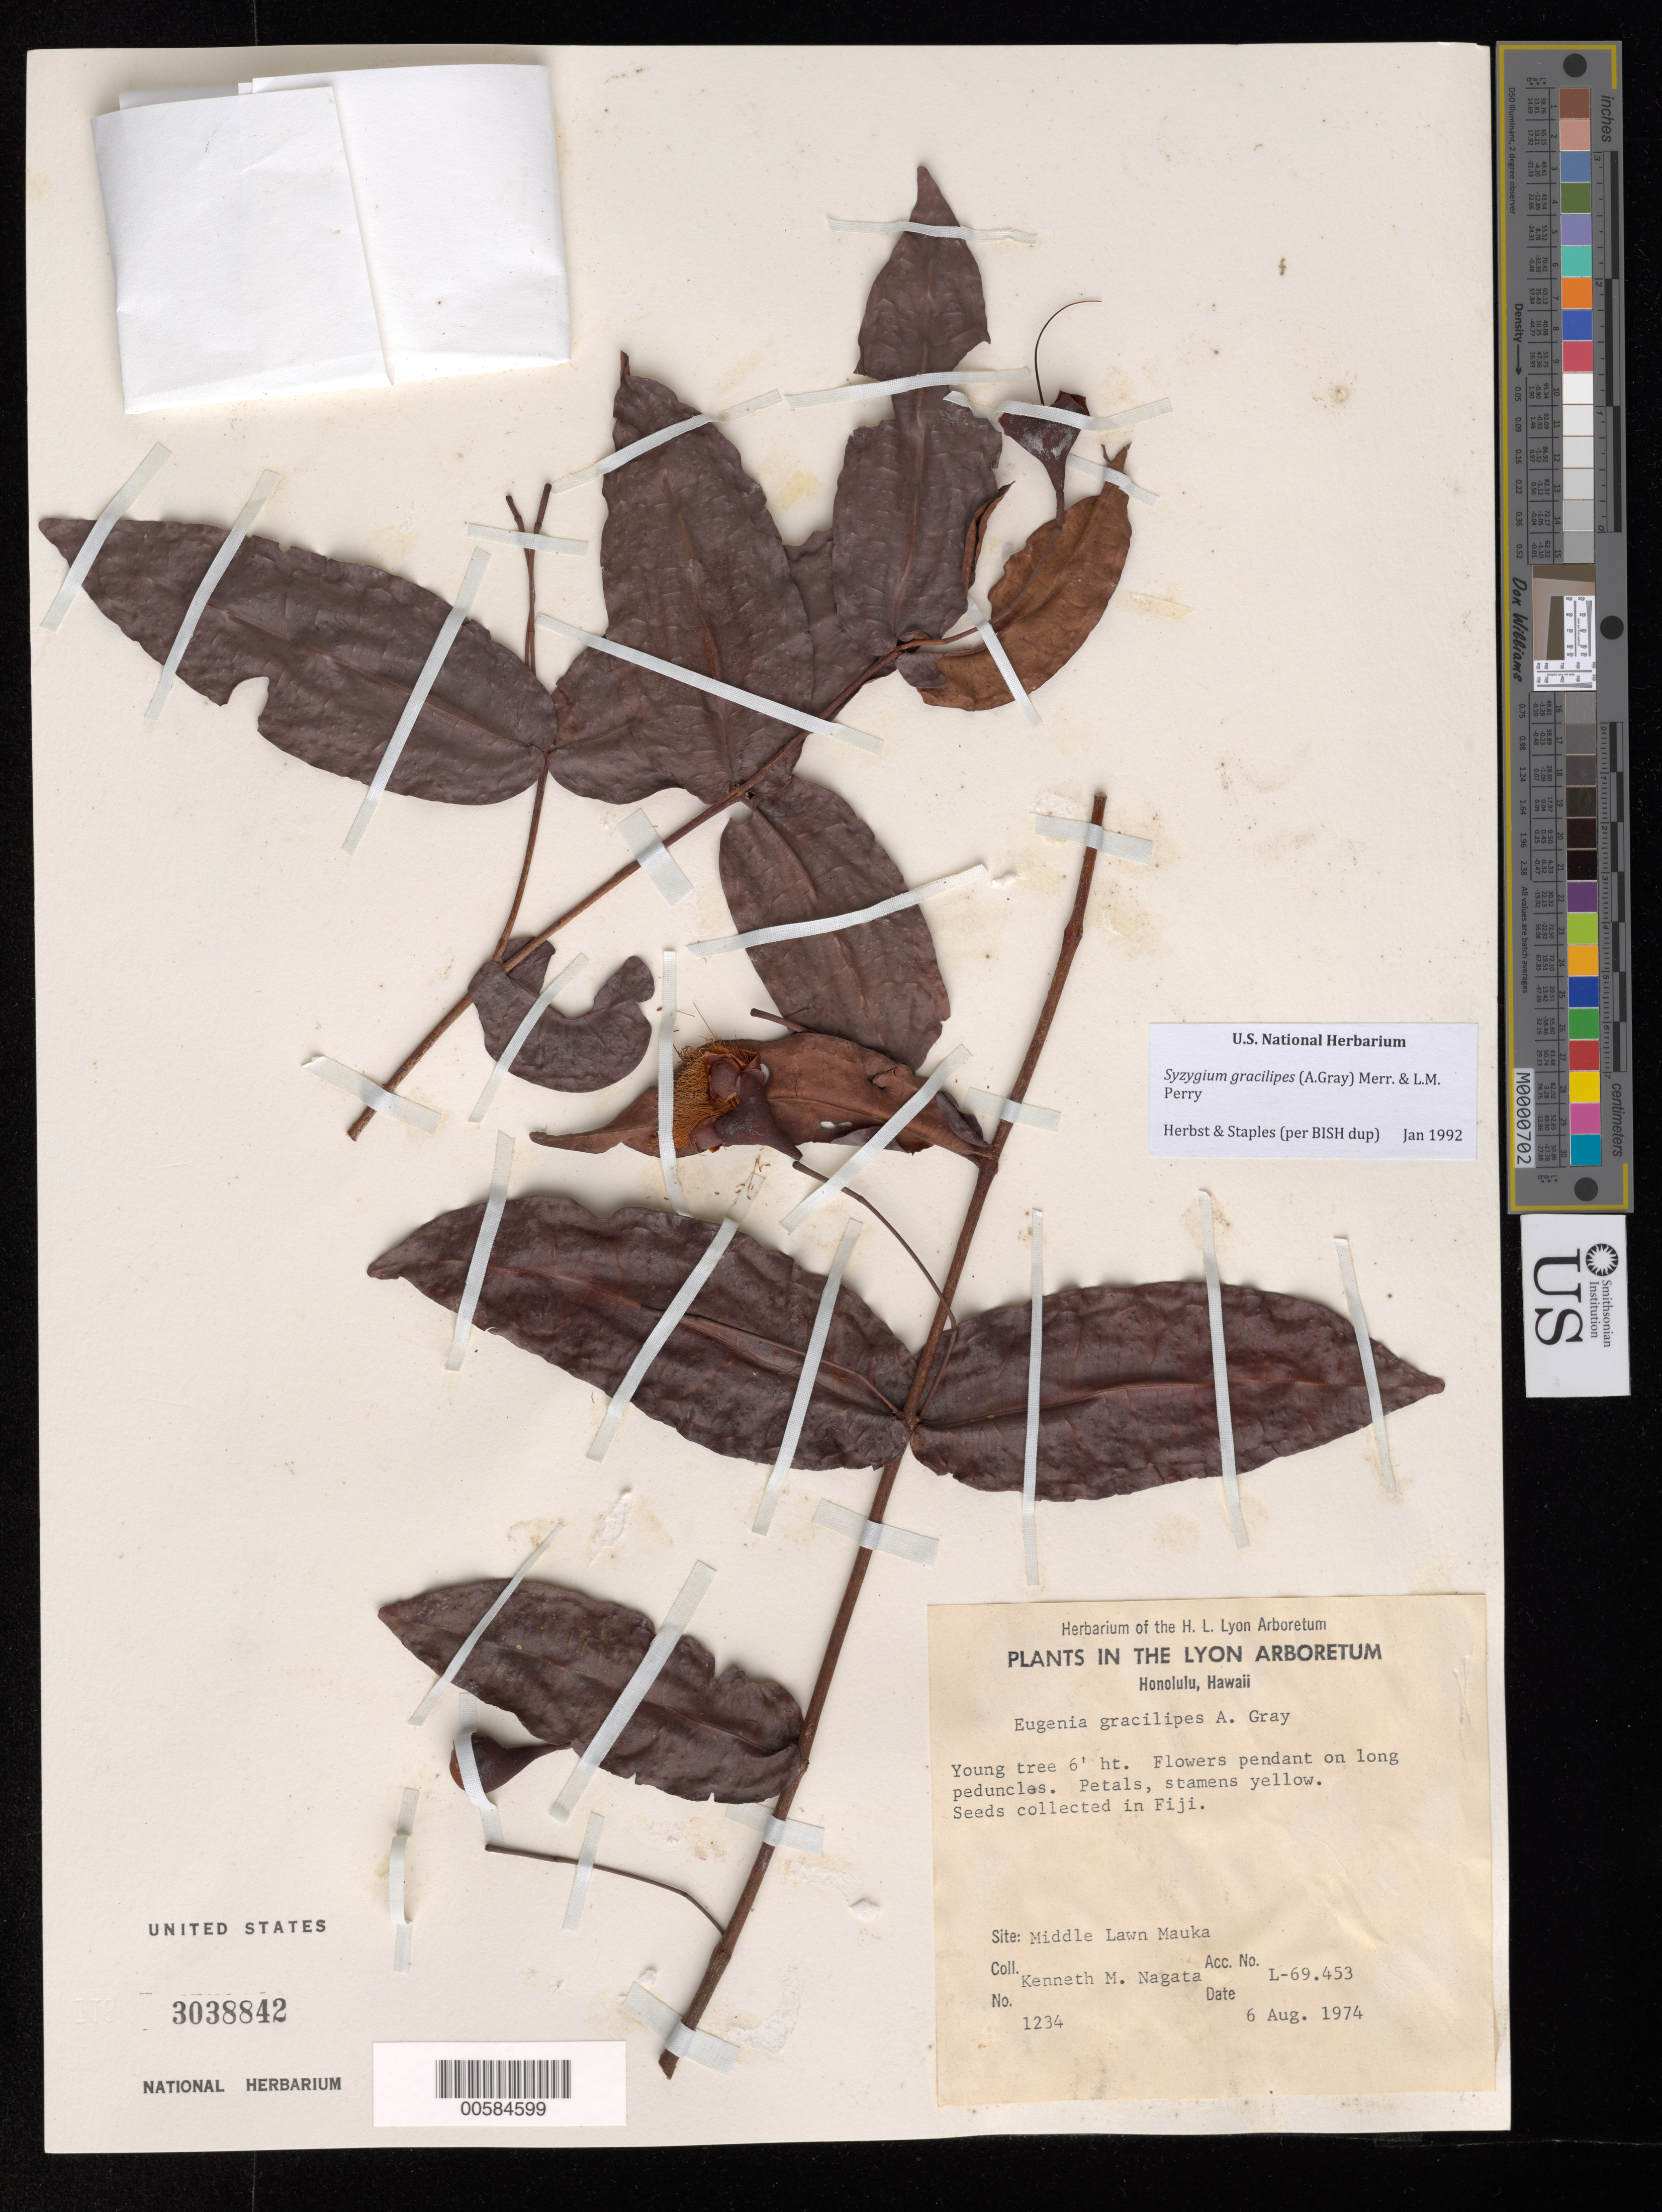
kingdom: Plantae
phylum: Tracheophyta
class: Magnoliopsida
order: Myrtales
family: Myrtaceae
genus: Syzygium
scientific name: Syzygium gracilipes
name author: (A. Gray) Merr. & L.M. Perry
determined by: Herbst, D. R.; Staples, G. W.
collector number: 1234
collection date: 1974-08-06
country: United States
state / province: Hawaii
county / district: Honolulu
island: Oahu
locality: Lyon Arboretum, Middle Lawn Mauka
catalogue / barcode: US 3038842